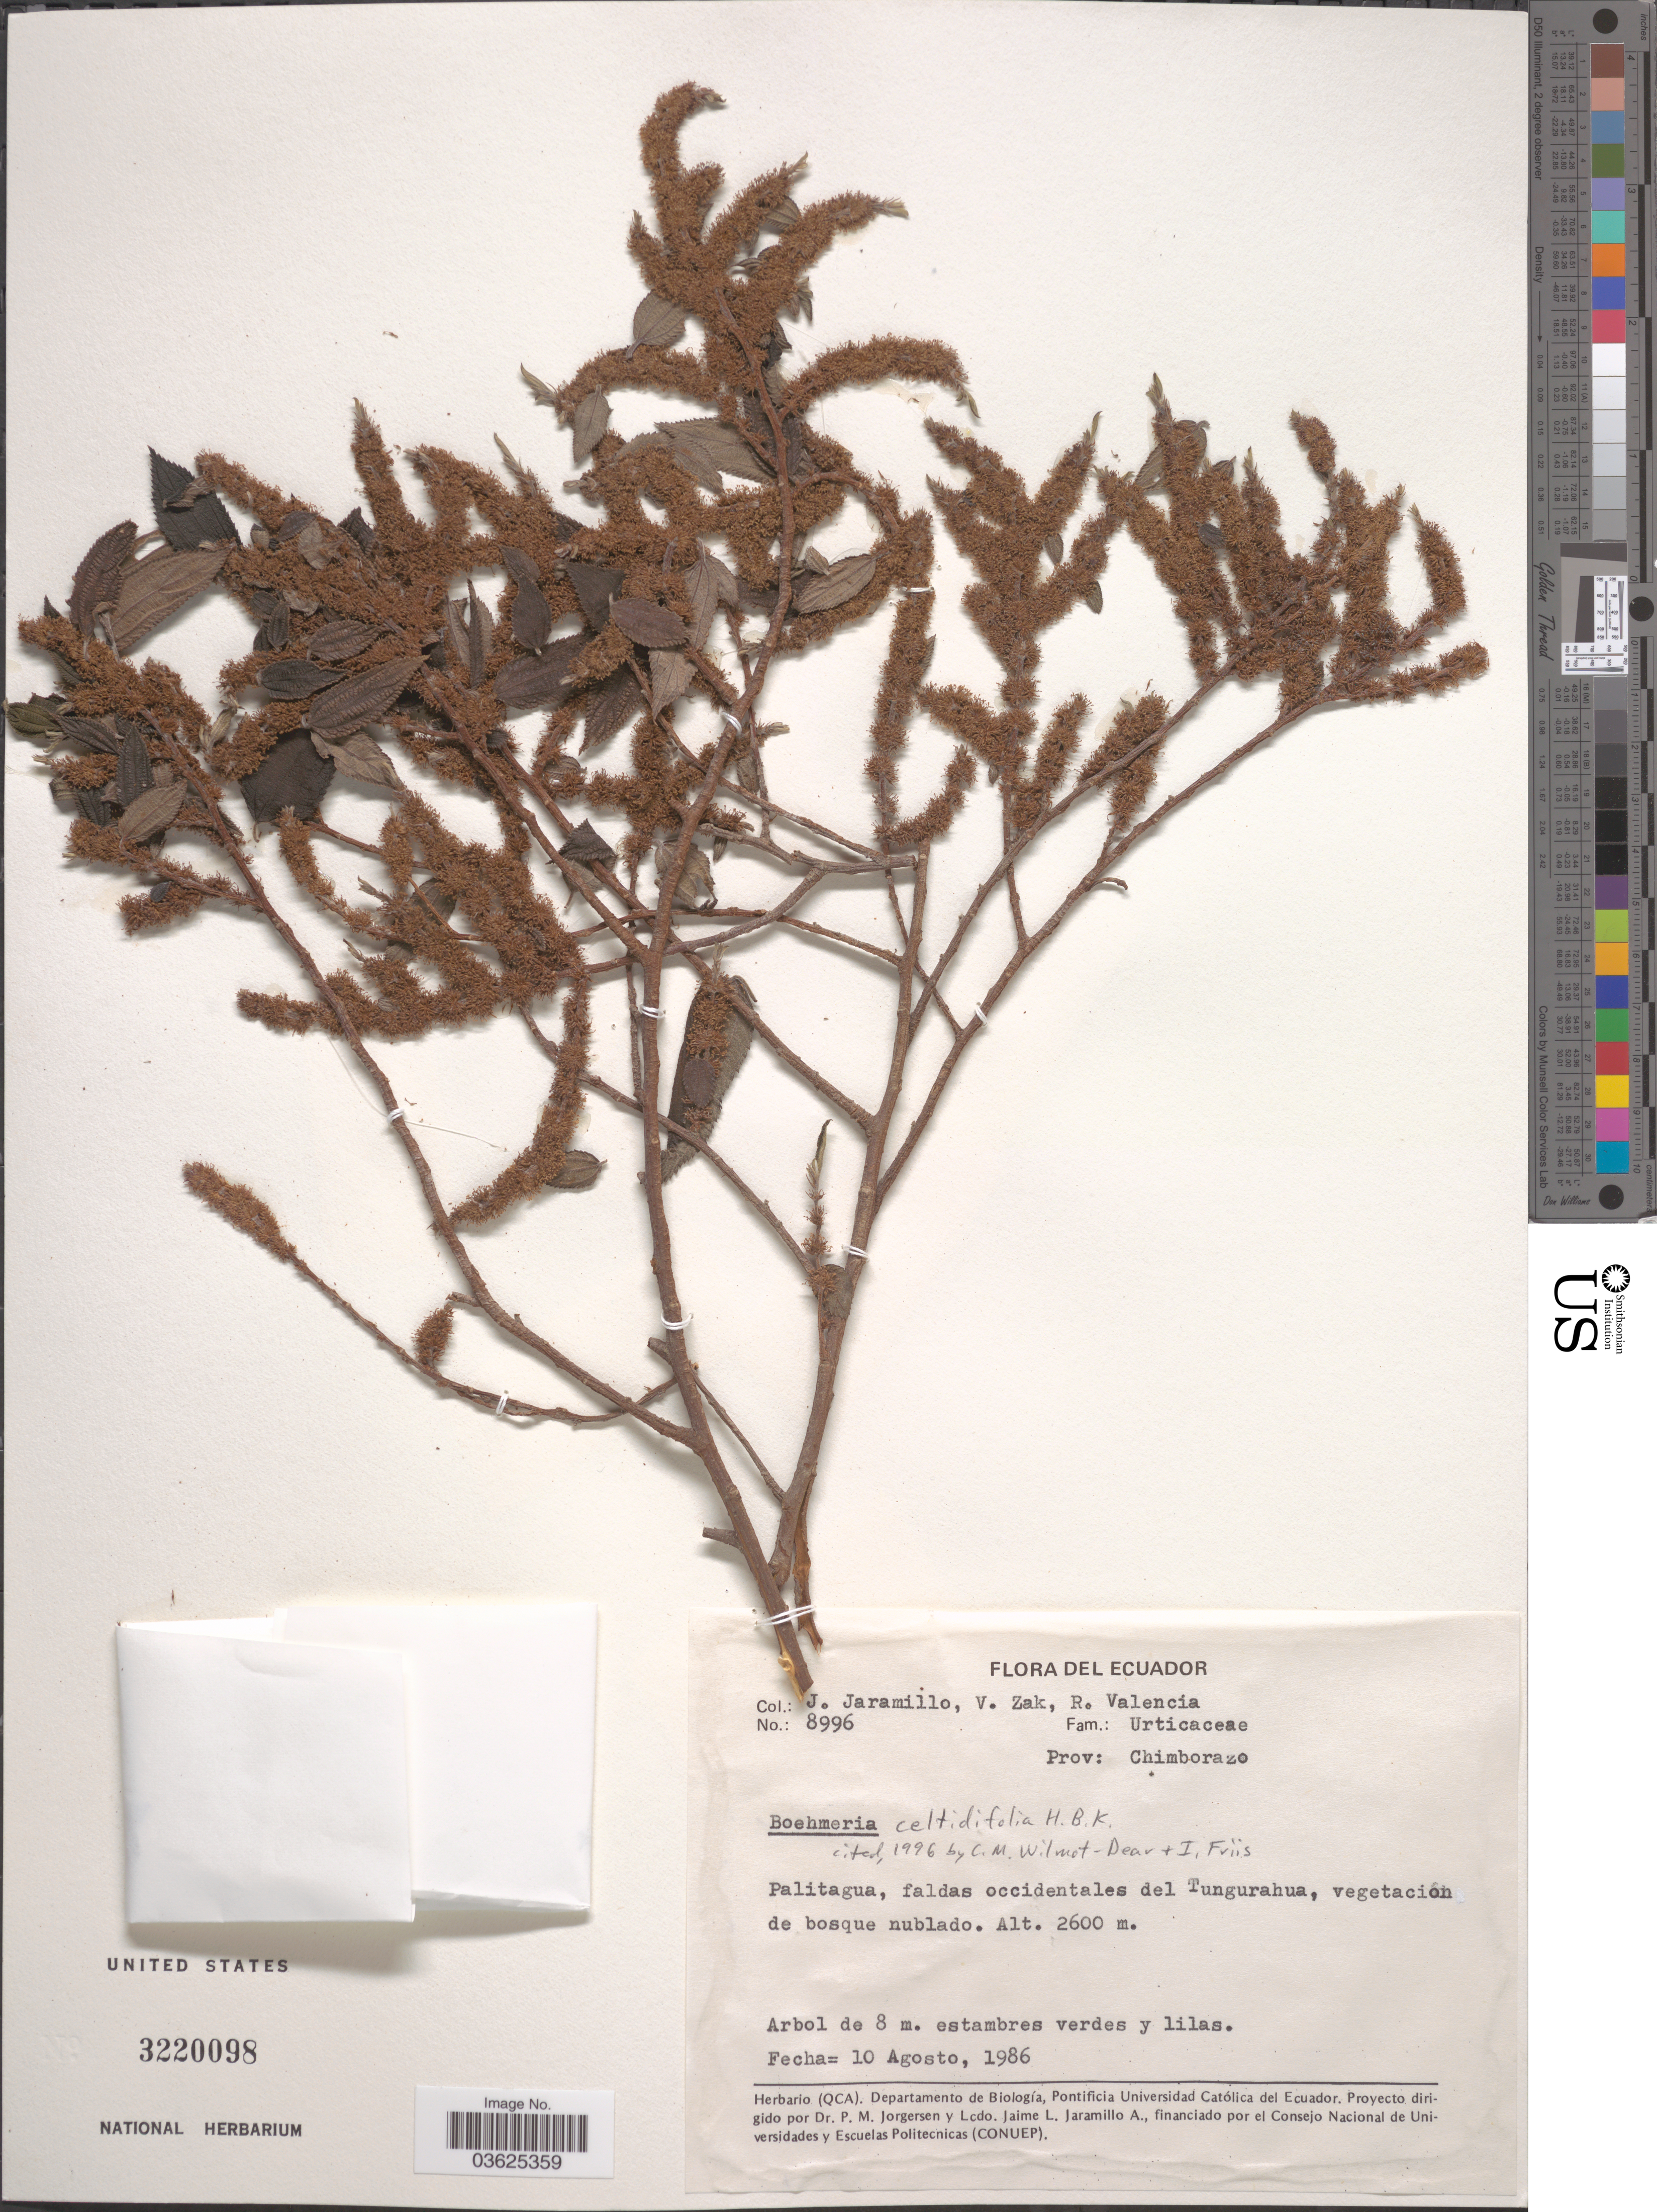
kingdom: Plantae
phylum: Tracheophyta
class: Magnoliopsida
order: Rosales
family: Urticaceae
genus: Boehmeria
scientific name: Boehmeria celtidifolia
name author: Kunth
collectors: J. Jaramillo, V. Zak & R. Valencia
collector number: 8996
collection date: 1986-08-10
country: Ecuador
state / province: Chimborazo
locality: Palitagua, faldas occidentales del Tungurahua.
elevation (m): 2600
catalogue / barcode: US 3220098